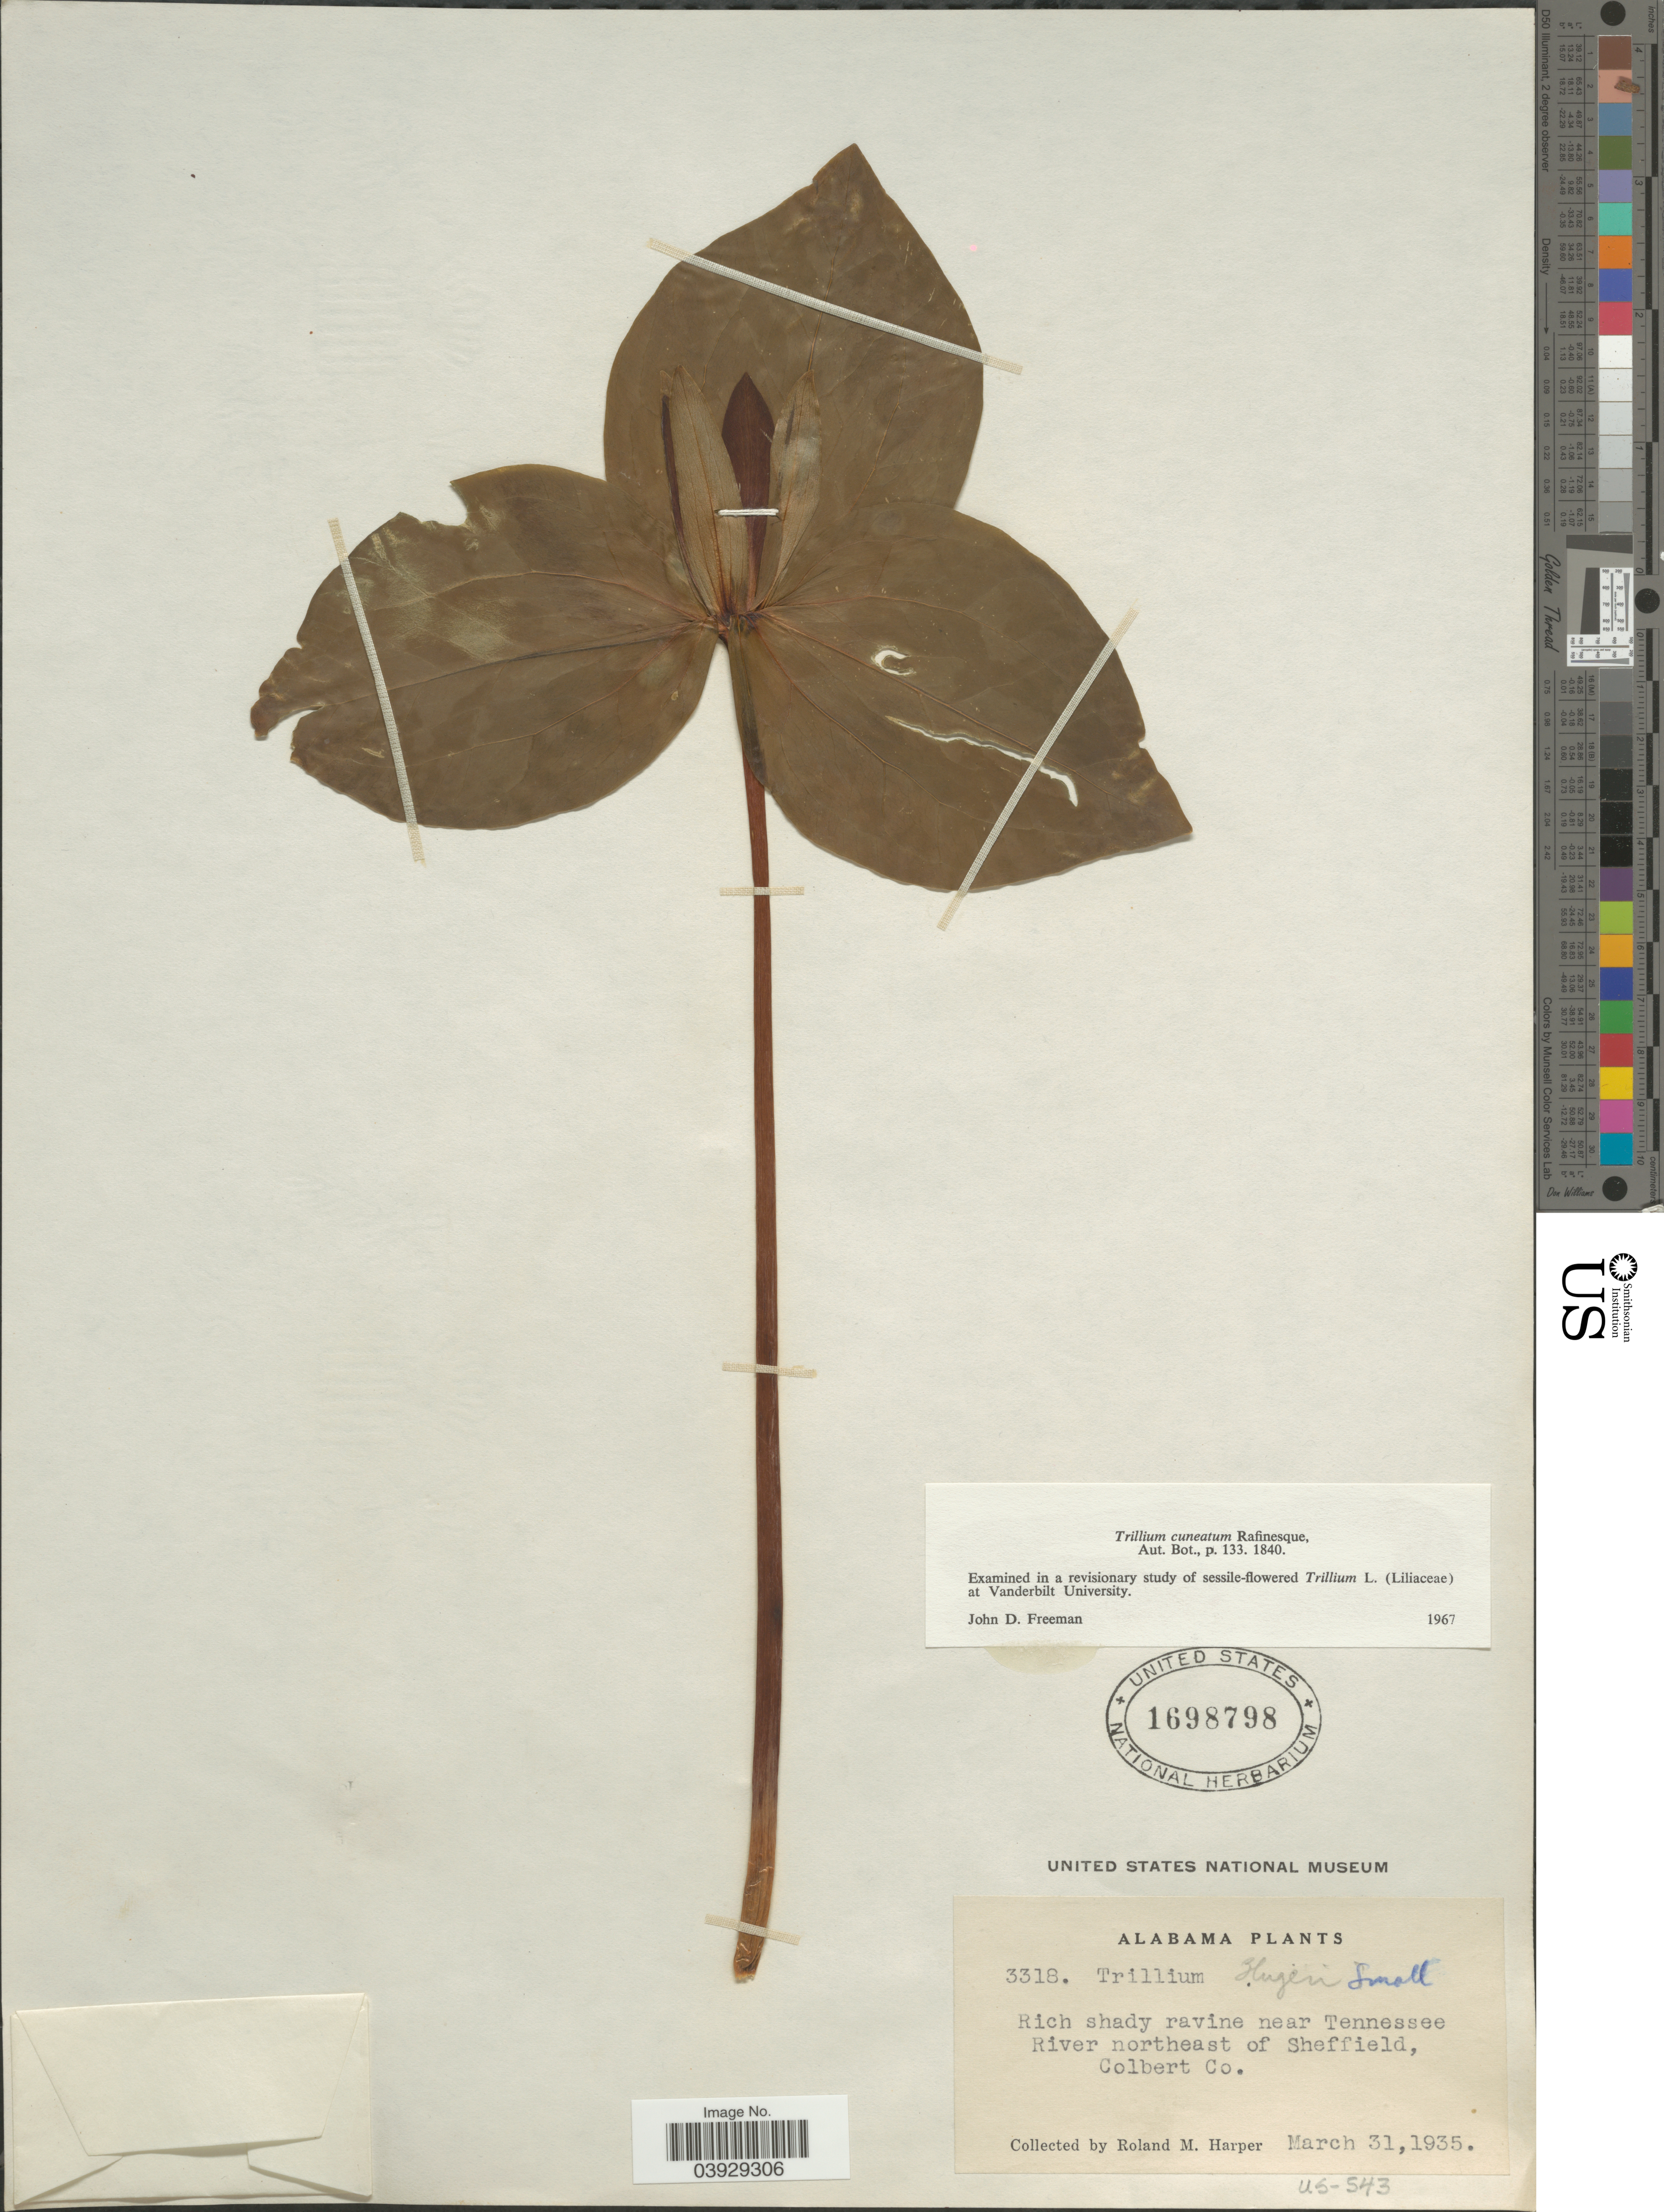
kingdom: Plantae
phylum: Tracheophyta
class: Liliopsida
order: Liliales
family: Melanthiaceae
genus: Trillium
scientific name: Trillium cuneatum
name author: Raf.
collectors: R. M. Harper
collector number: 3318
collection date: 1935-03-31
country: United States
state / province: Alabama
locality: Rich shady ravine near Tennessee River northeast of Sheffield, Colbert Co.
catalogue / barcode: US 1698798